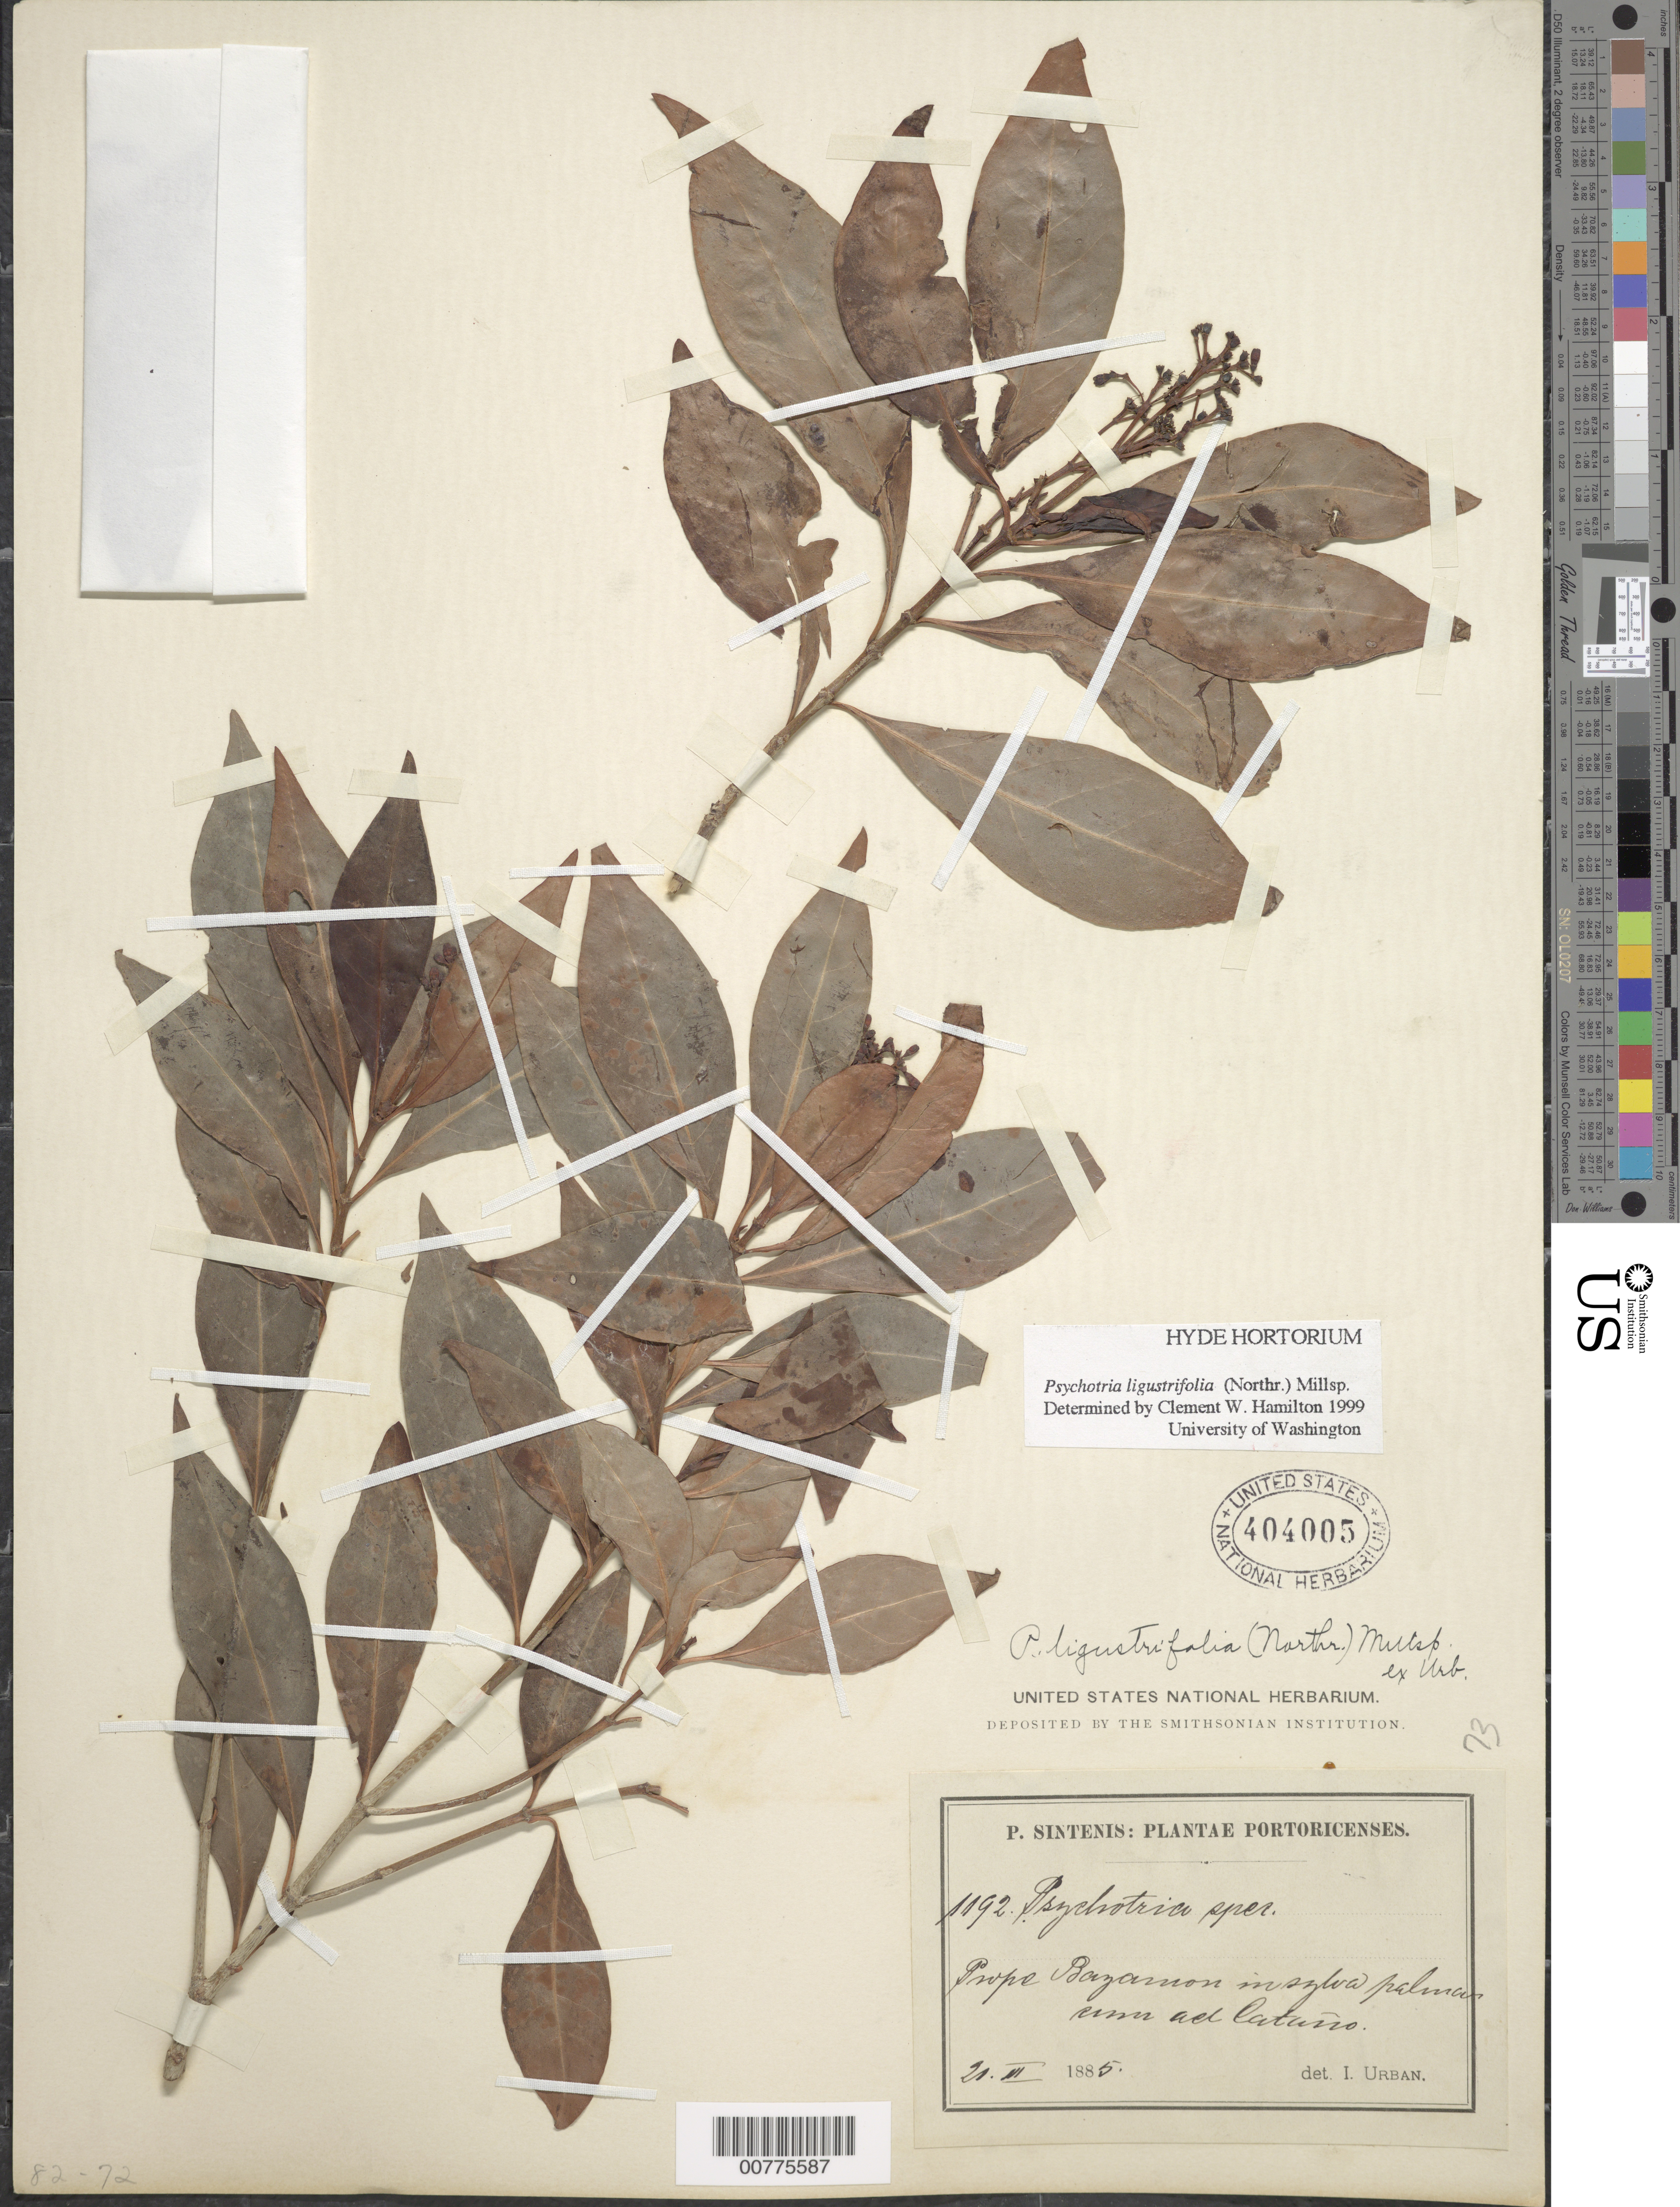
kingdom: Plantae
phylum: Tracheophyta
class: Magnoliopsida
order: Gentianales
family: Rubiaceae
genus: Psychotria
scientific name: Psychotria ligustrifolia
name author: (Northr.) Millsp.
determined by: Hamilton, C. W.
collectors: P. Sintenis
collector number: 1192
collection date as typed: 20 --- 1885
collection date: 1885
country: Puerto Rico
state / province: Bayamón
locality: Prope Bayamon in sylva palmar circa ad Cataño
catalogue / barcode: US 404005